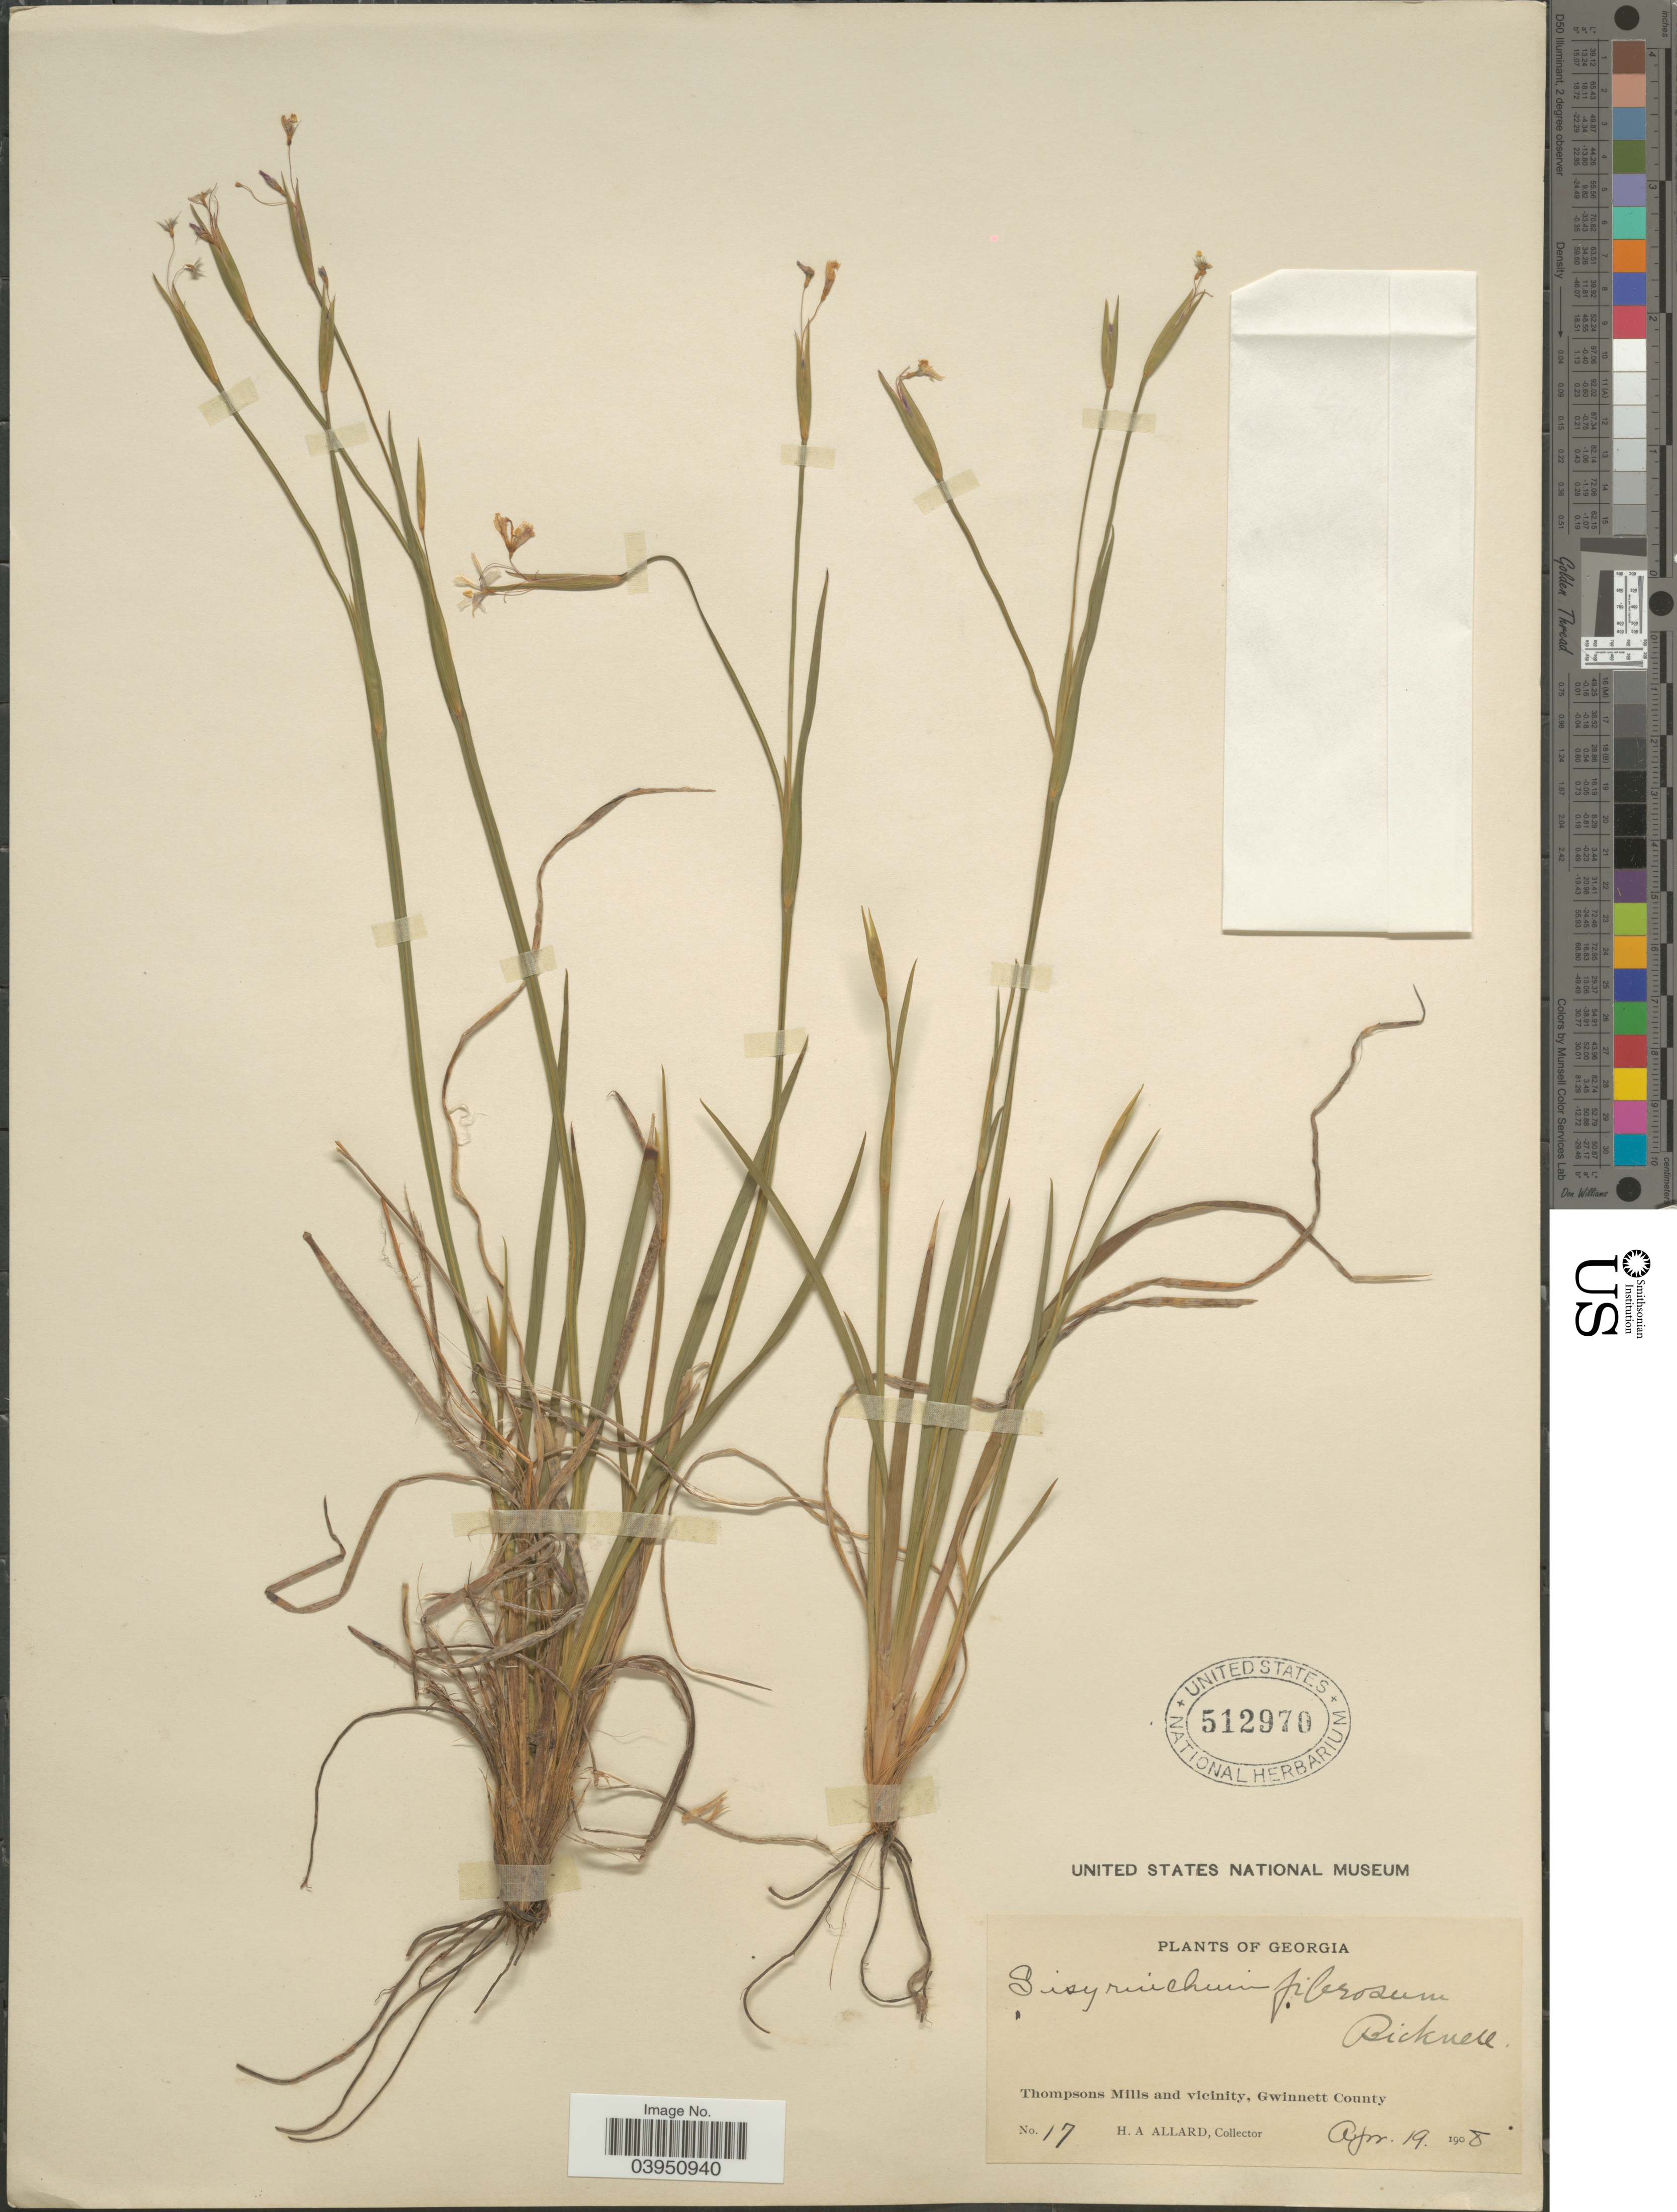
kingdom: Plantae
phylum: Tracheophyta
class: Liliopsida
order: Asparagales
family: Iridaceae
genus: Sisyrinchium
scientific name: Sisyrinchium fibrosum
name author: E.P. Bicknell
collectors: H. A. Allard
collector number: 17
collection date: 1908-04-19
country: United States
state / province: Georgia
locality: Thompsons Mills and vicinity, Gwinnett County.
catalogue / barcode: US 512970